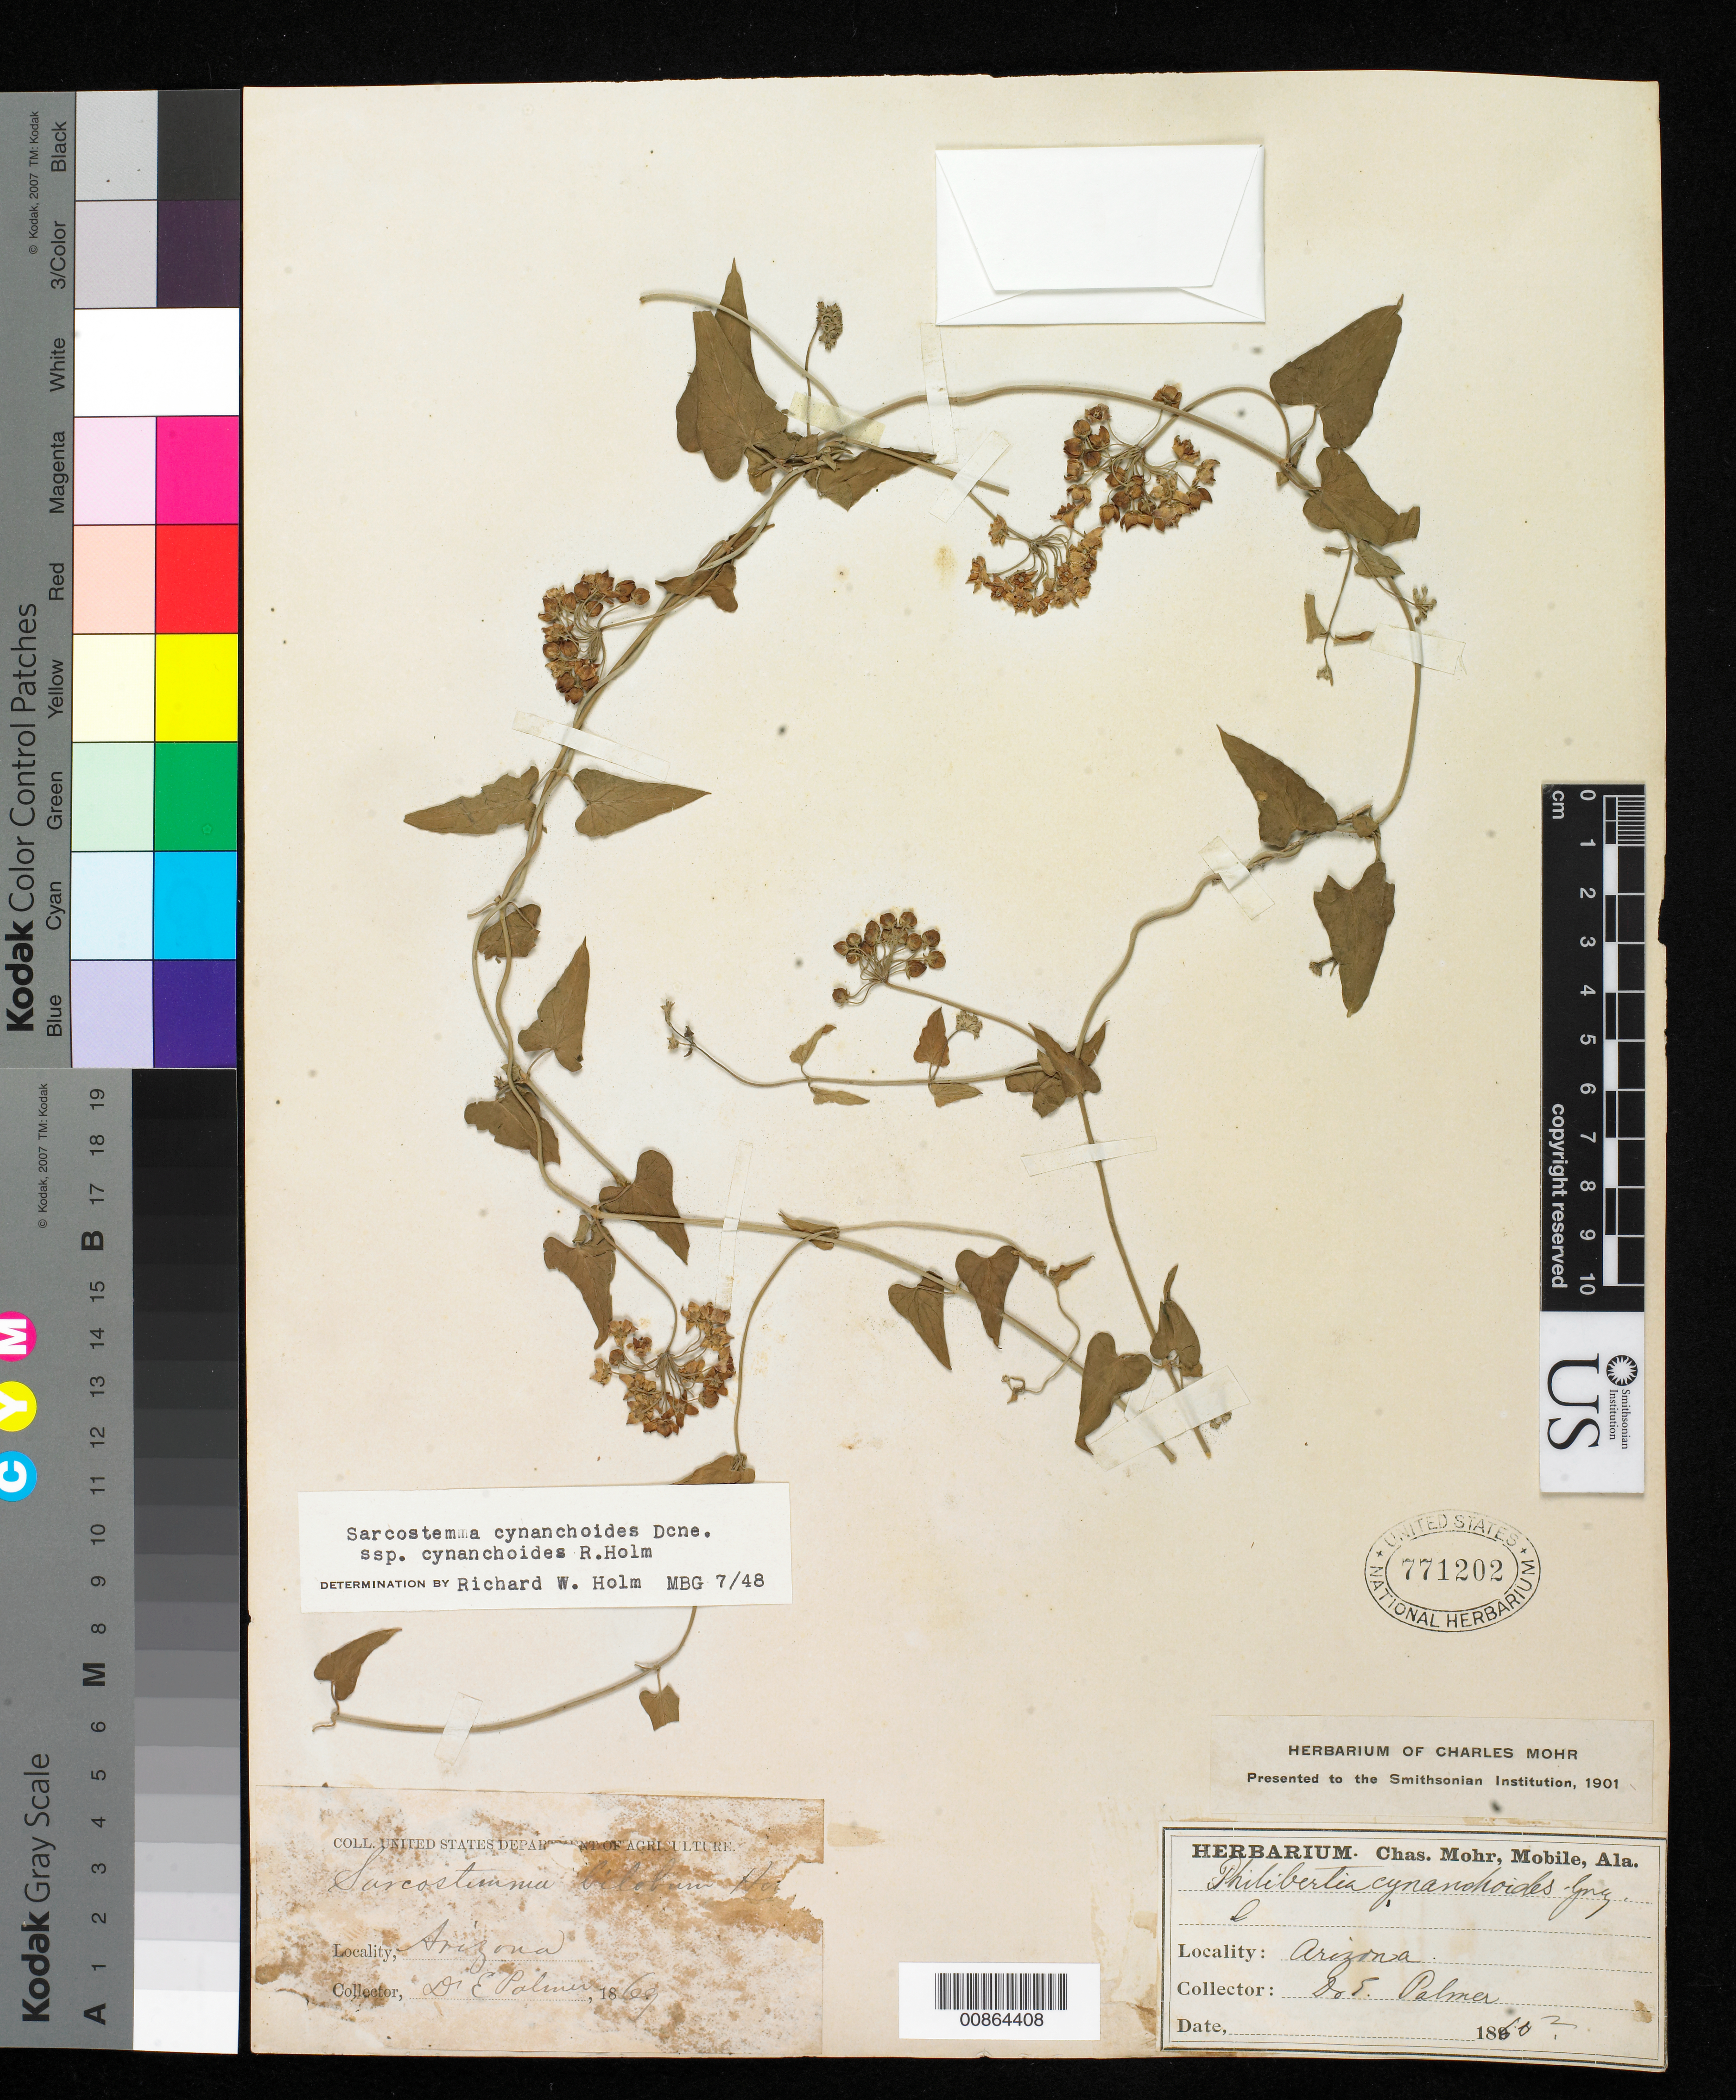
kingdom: Plantae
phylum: Tracheophyta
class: Magnoliopsida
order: Gentianales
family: Apocynaceae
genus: Sarcostemma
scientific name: Sarcostemma cynanchoides subsp. cynanchoides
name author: Decne.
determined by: Holm, R. W., (MO), Missouri Botanical Garden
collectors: E. Palmer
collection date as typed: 1869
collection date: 1869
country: United States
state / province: Arizona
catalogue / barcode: US 771202